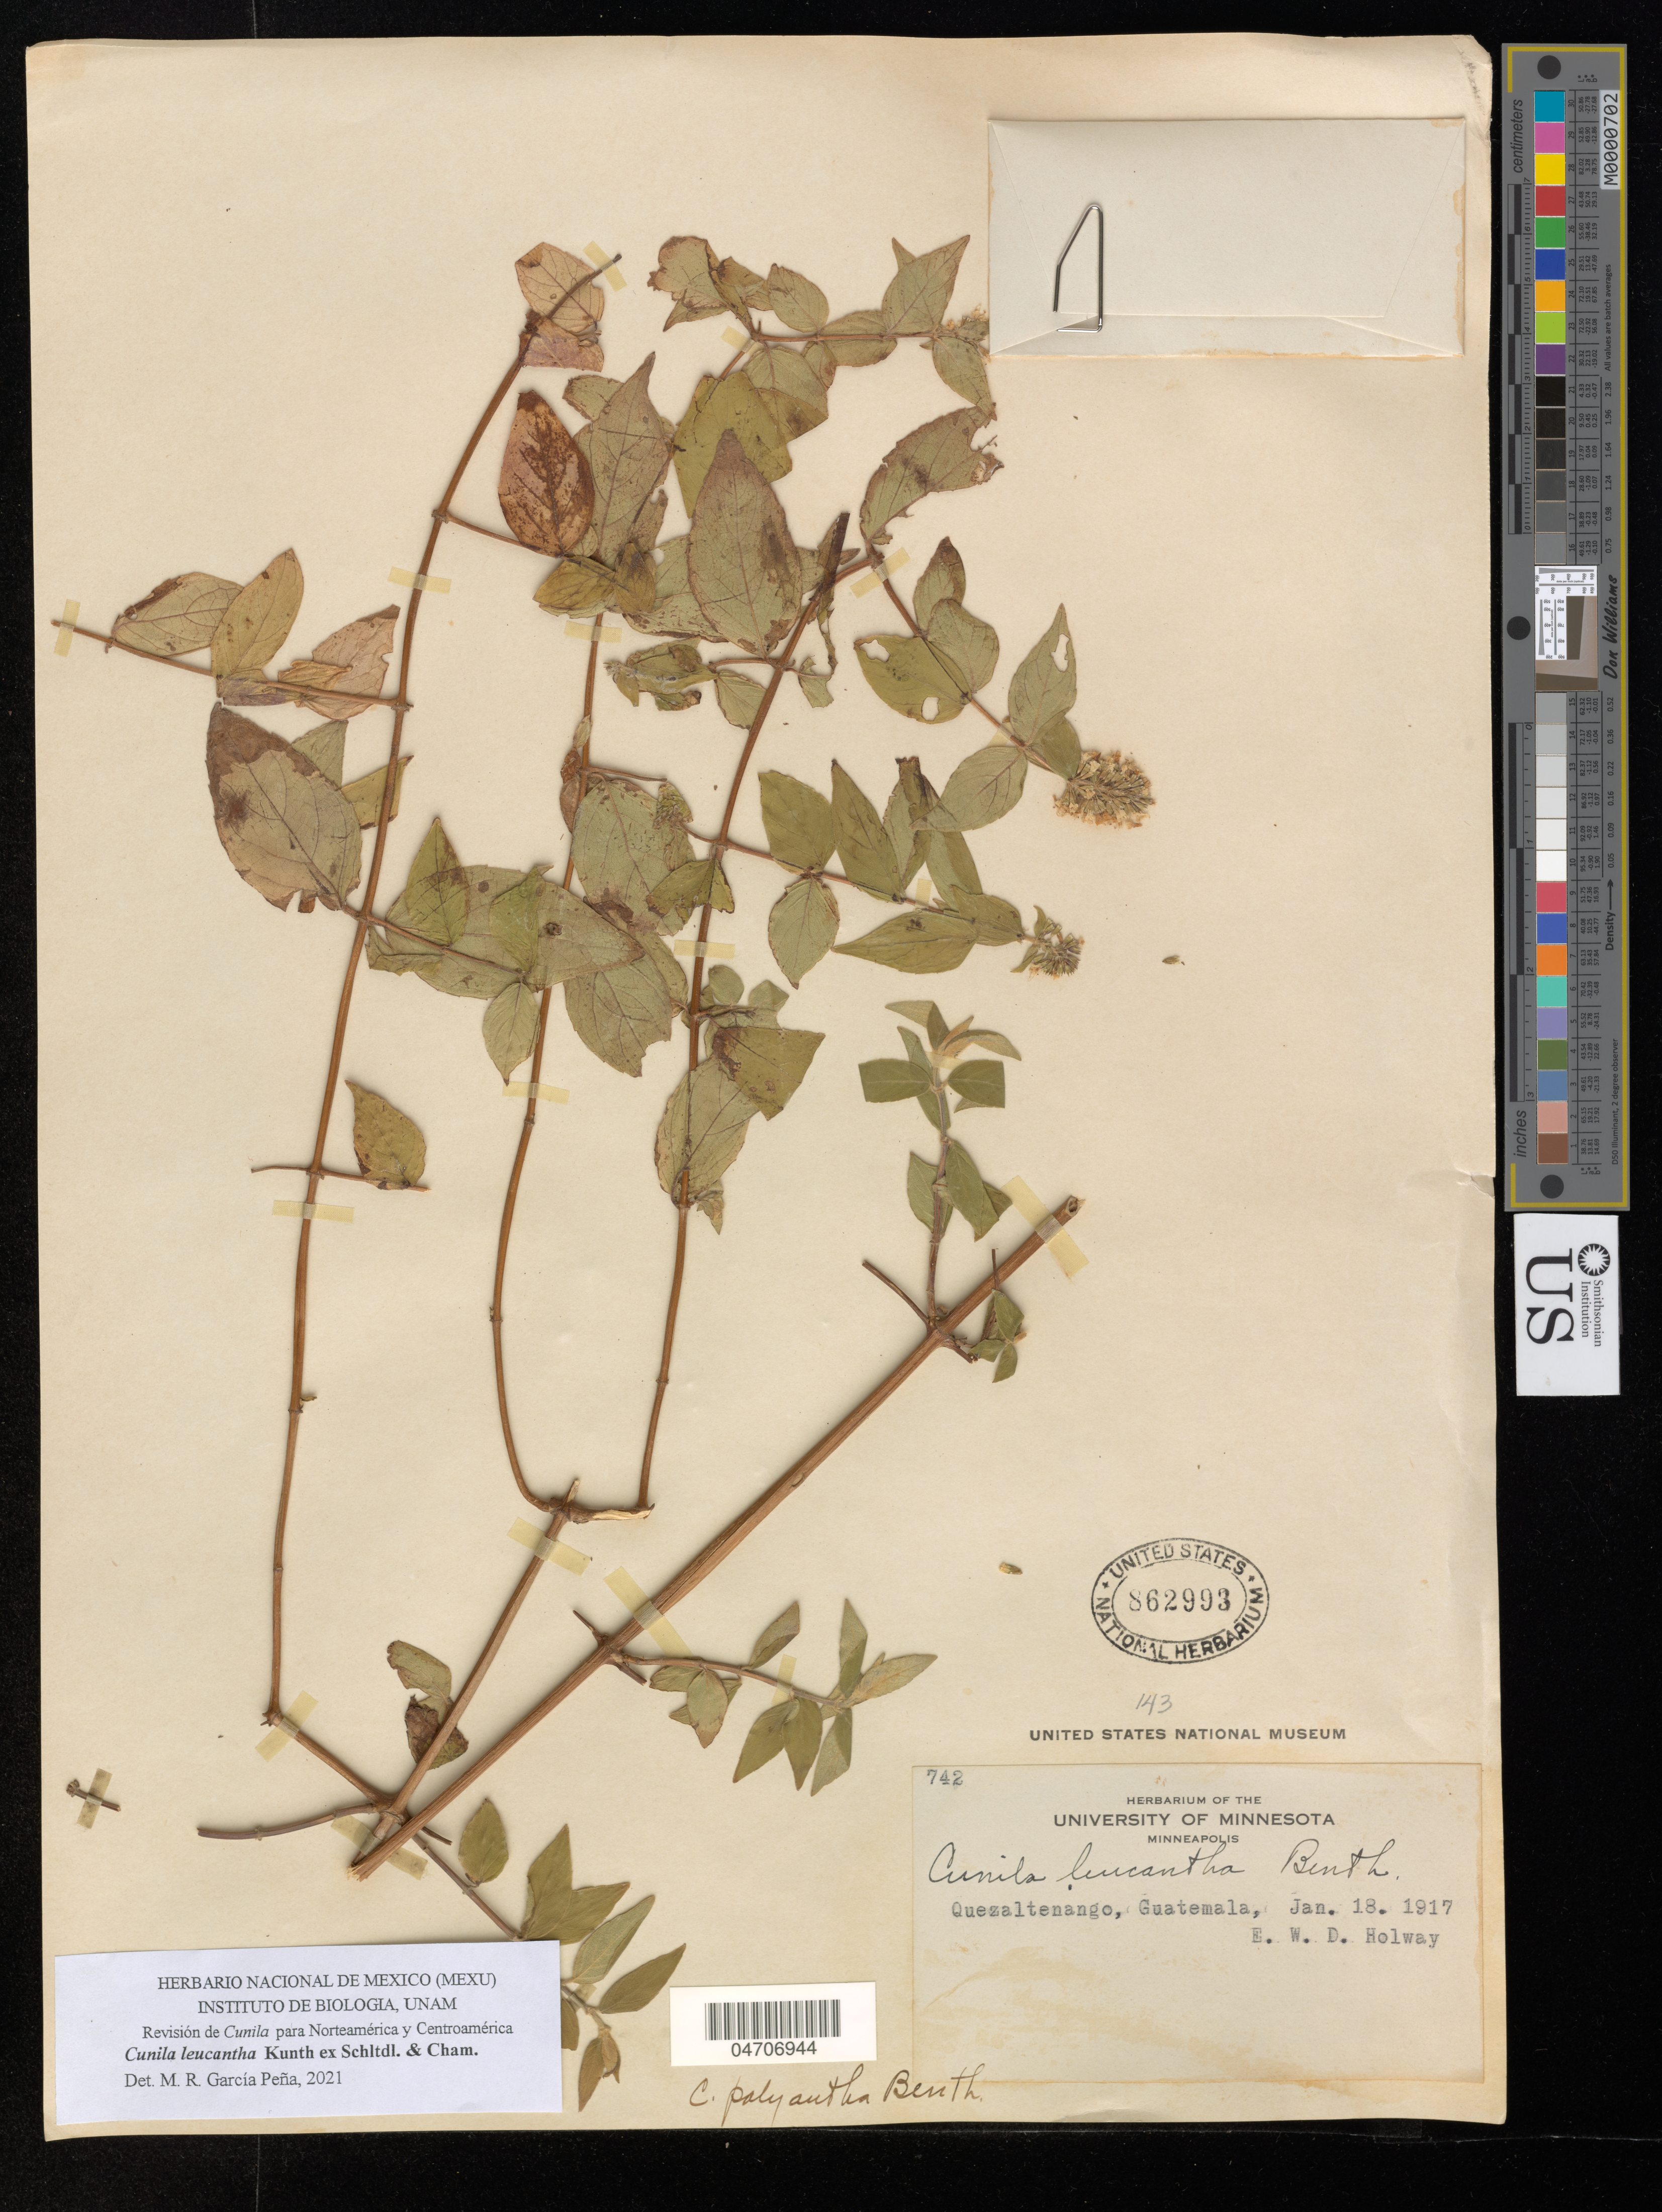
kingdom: Plantae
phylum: Tracheophyta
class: Magnoliopsida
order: Lamiales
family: Lamiaceae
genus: Cunila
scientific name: Cunila polyantha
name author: Benth.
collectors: E. Holway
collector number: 742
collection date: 1917-01-18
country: Guatemala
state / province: Quezaltenango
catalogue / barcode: US 862993